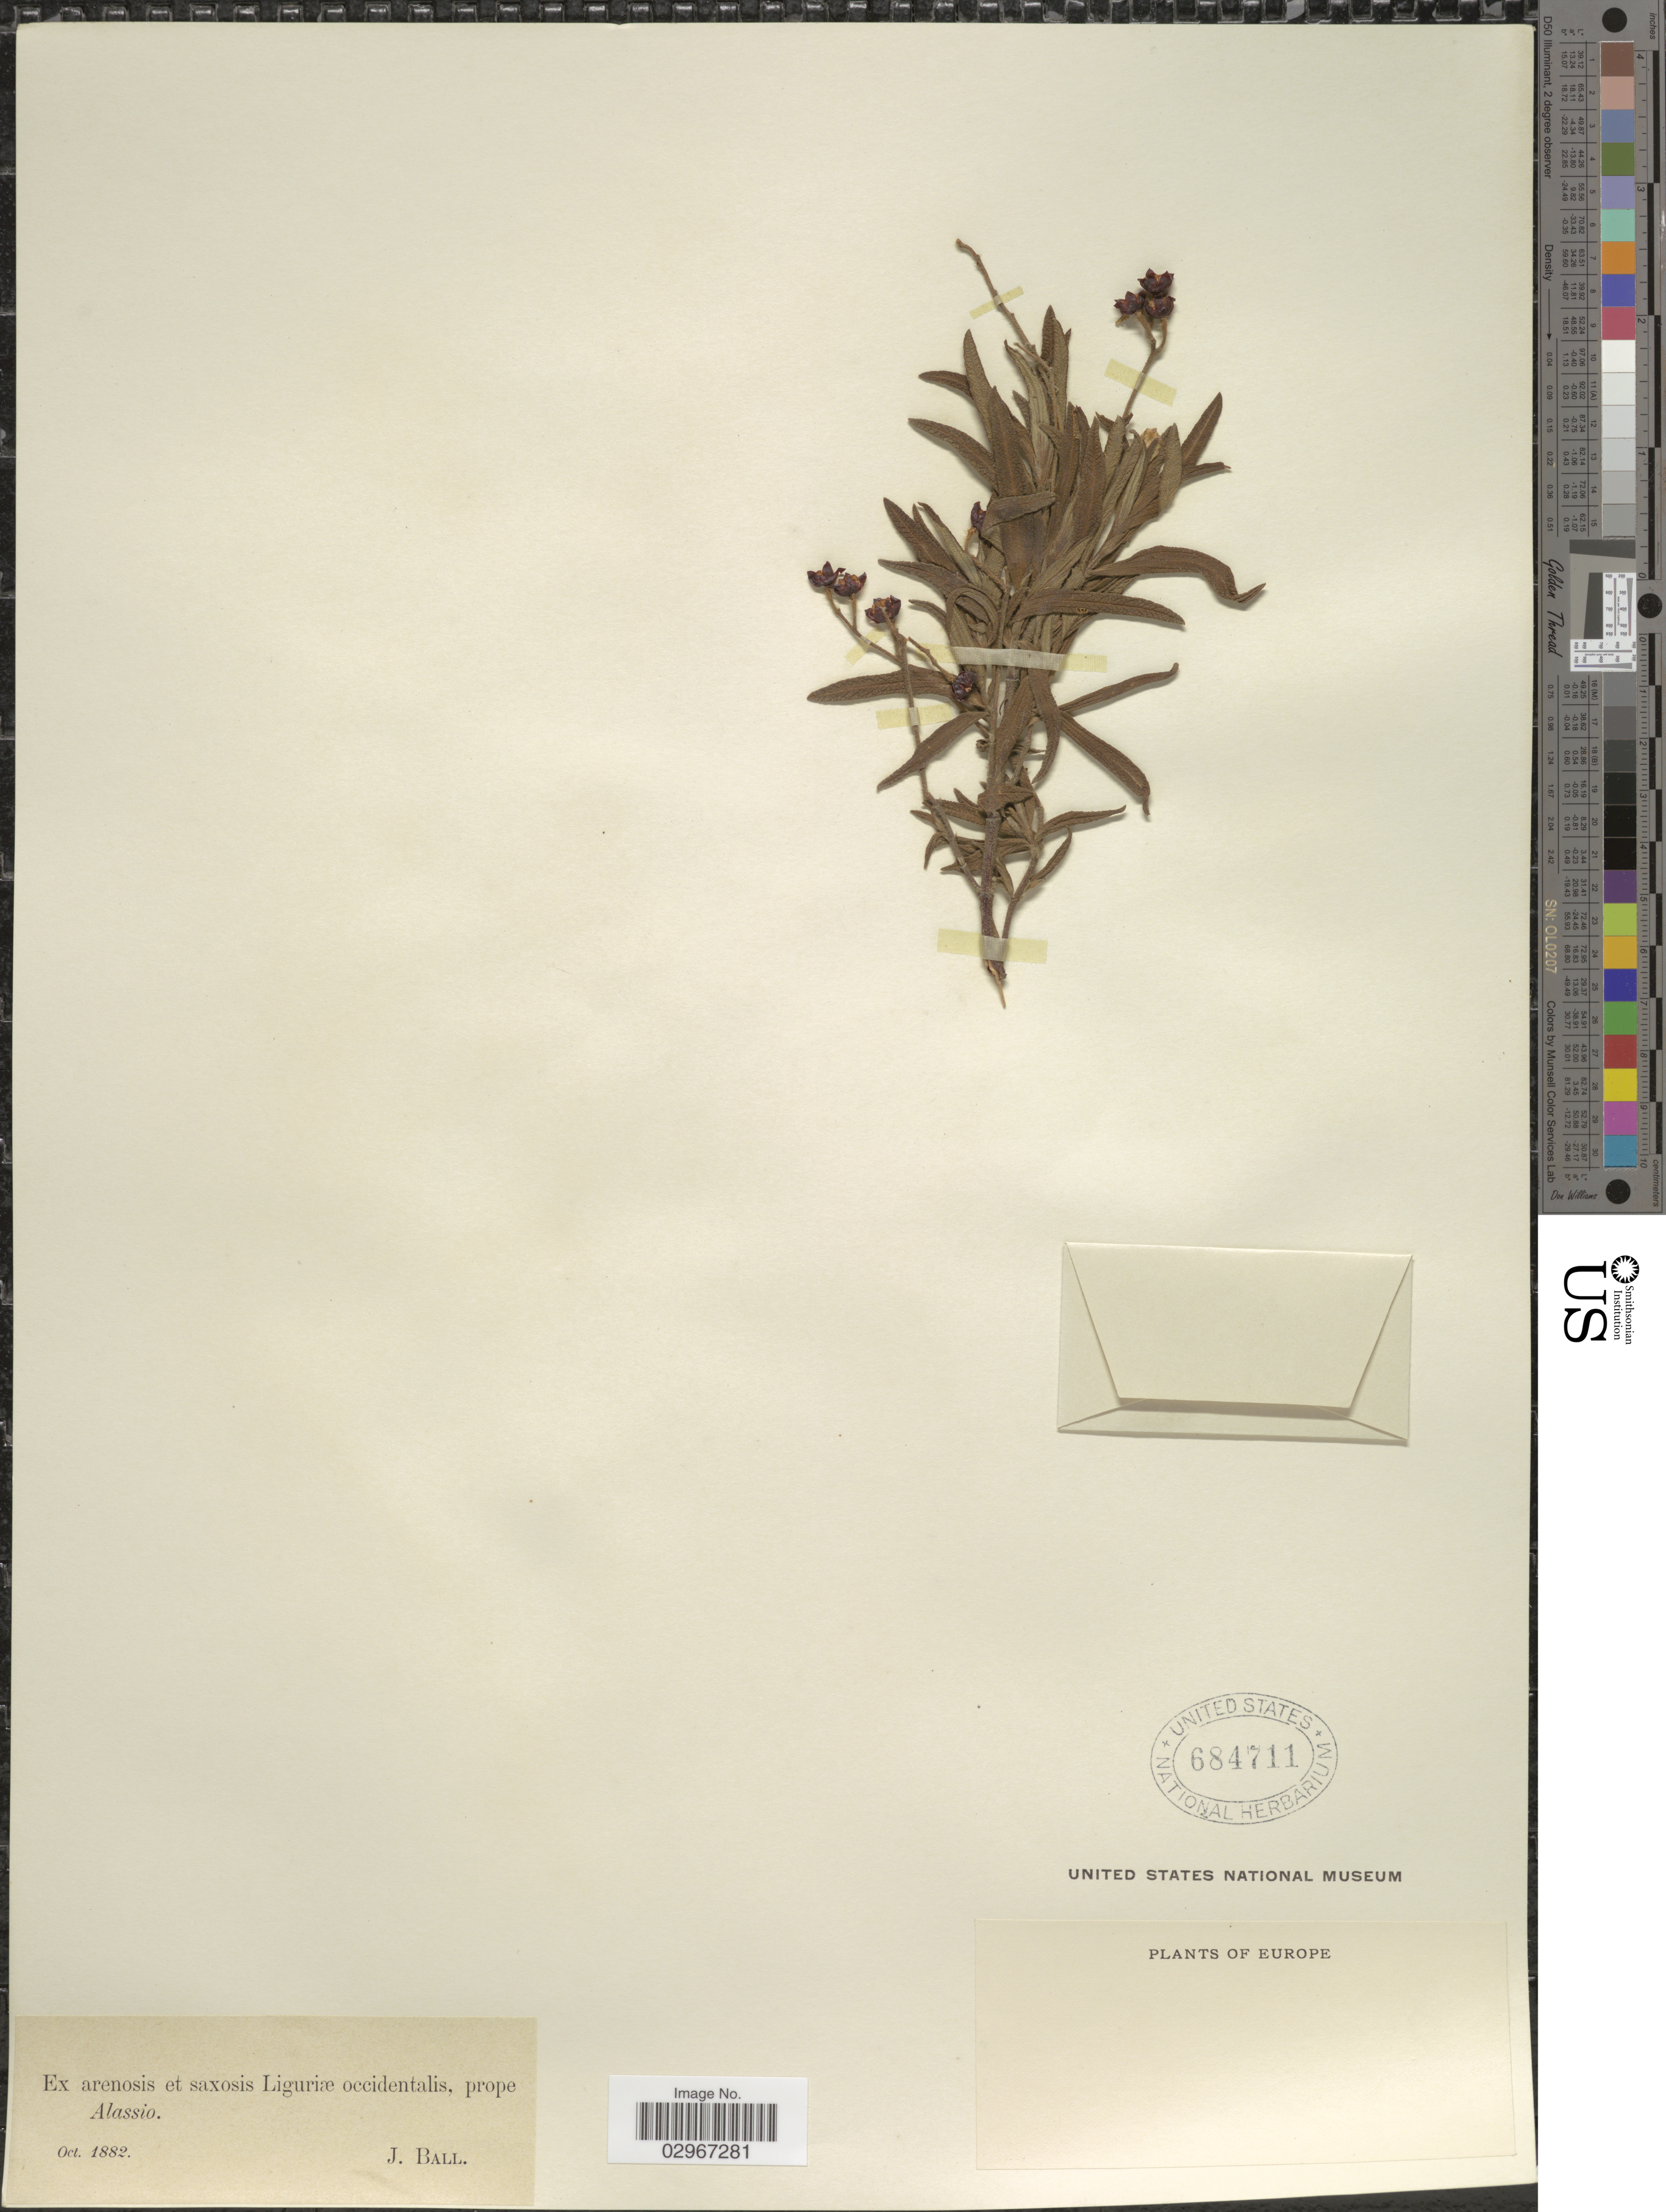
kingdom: Plantae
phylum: Tracheophyta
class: Magnoliopsida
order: Malvales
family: Cistaceae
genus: Helianthemum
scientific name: Helianthemum sp.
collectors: J. Ball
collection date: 1882-10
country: Italy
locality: Ex arenosis et saxosis Liguriæ occidentalis, prope Alassio, Europe.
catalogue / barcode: US 684711